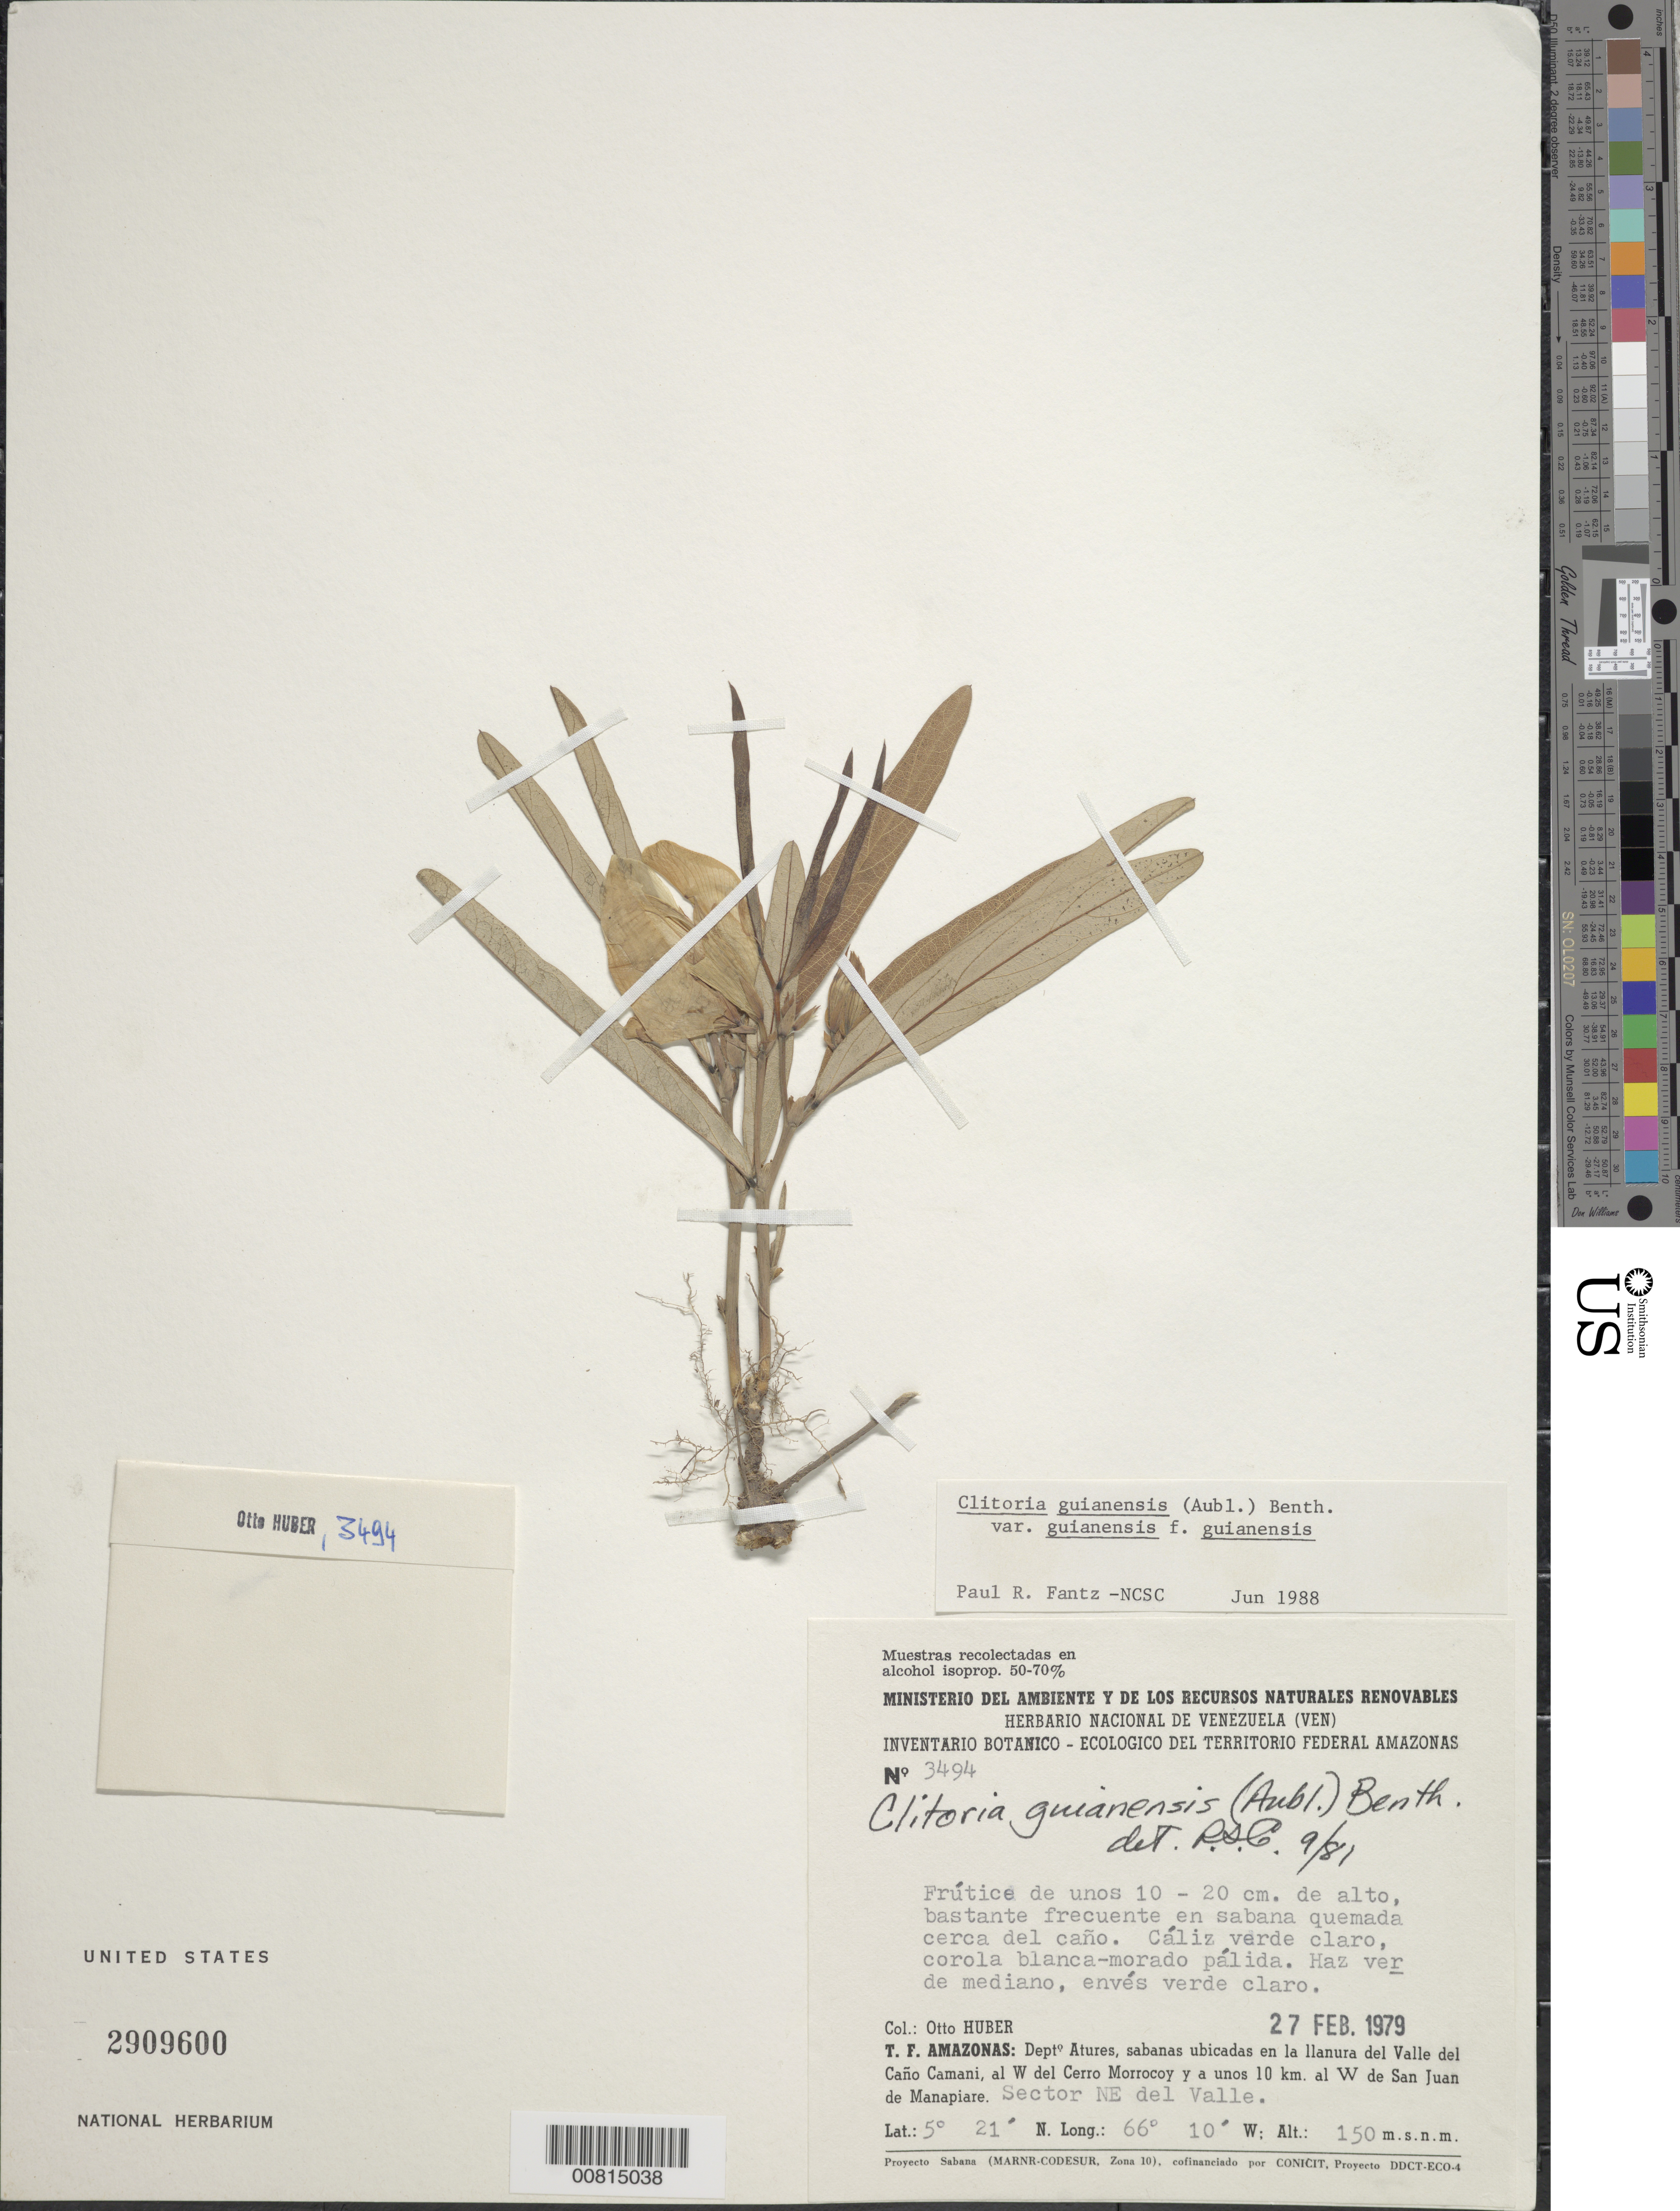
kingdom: Plantae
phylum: Tracheophyta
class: Magnoliopsida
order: Fabales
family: Fabaceae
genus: Clitoria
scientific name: Clitoria guianensis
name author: (Aubl.) Benth.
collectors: O. Huber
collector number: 3494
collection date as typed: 27-Feb-79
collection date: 1979-02-27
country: Venezuela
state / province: Amazonas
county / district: Atures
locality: Caño Camani, valle; W del Cerro Morrocoy y 10 km W de San Juan de Manapiare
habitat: Sabana quemada cerca del caño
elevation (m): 150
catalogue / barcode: US 2909600